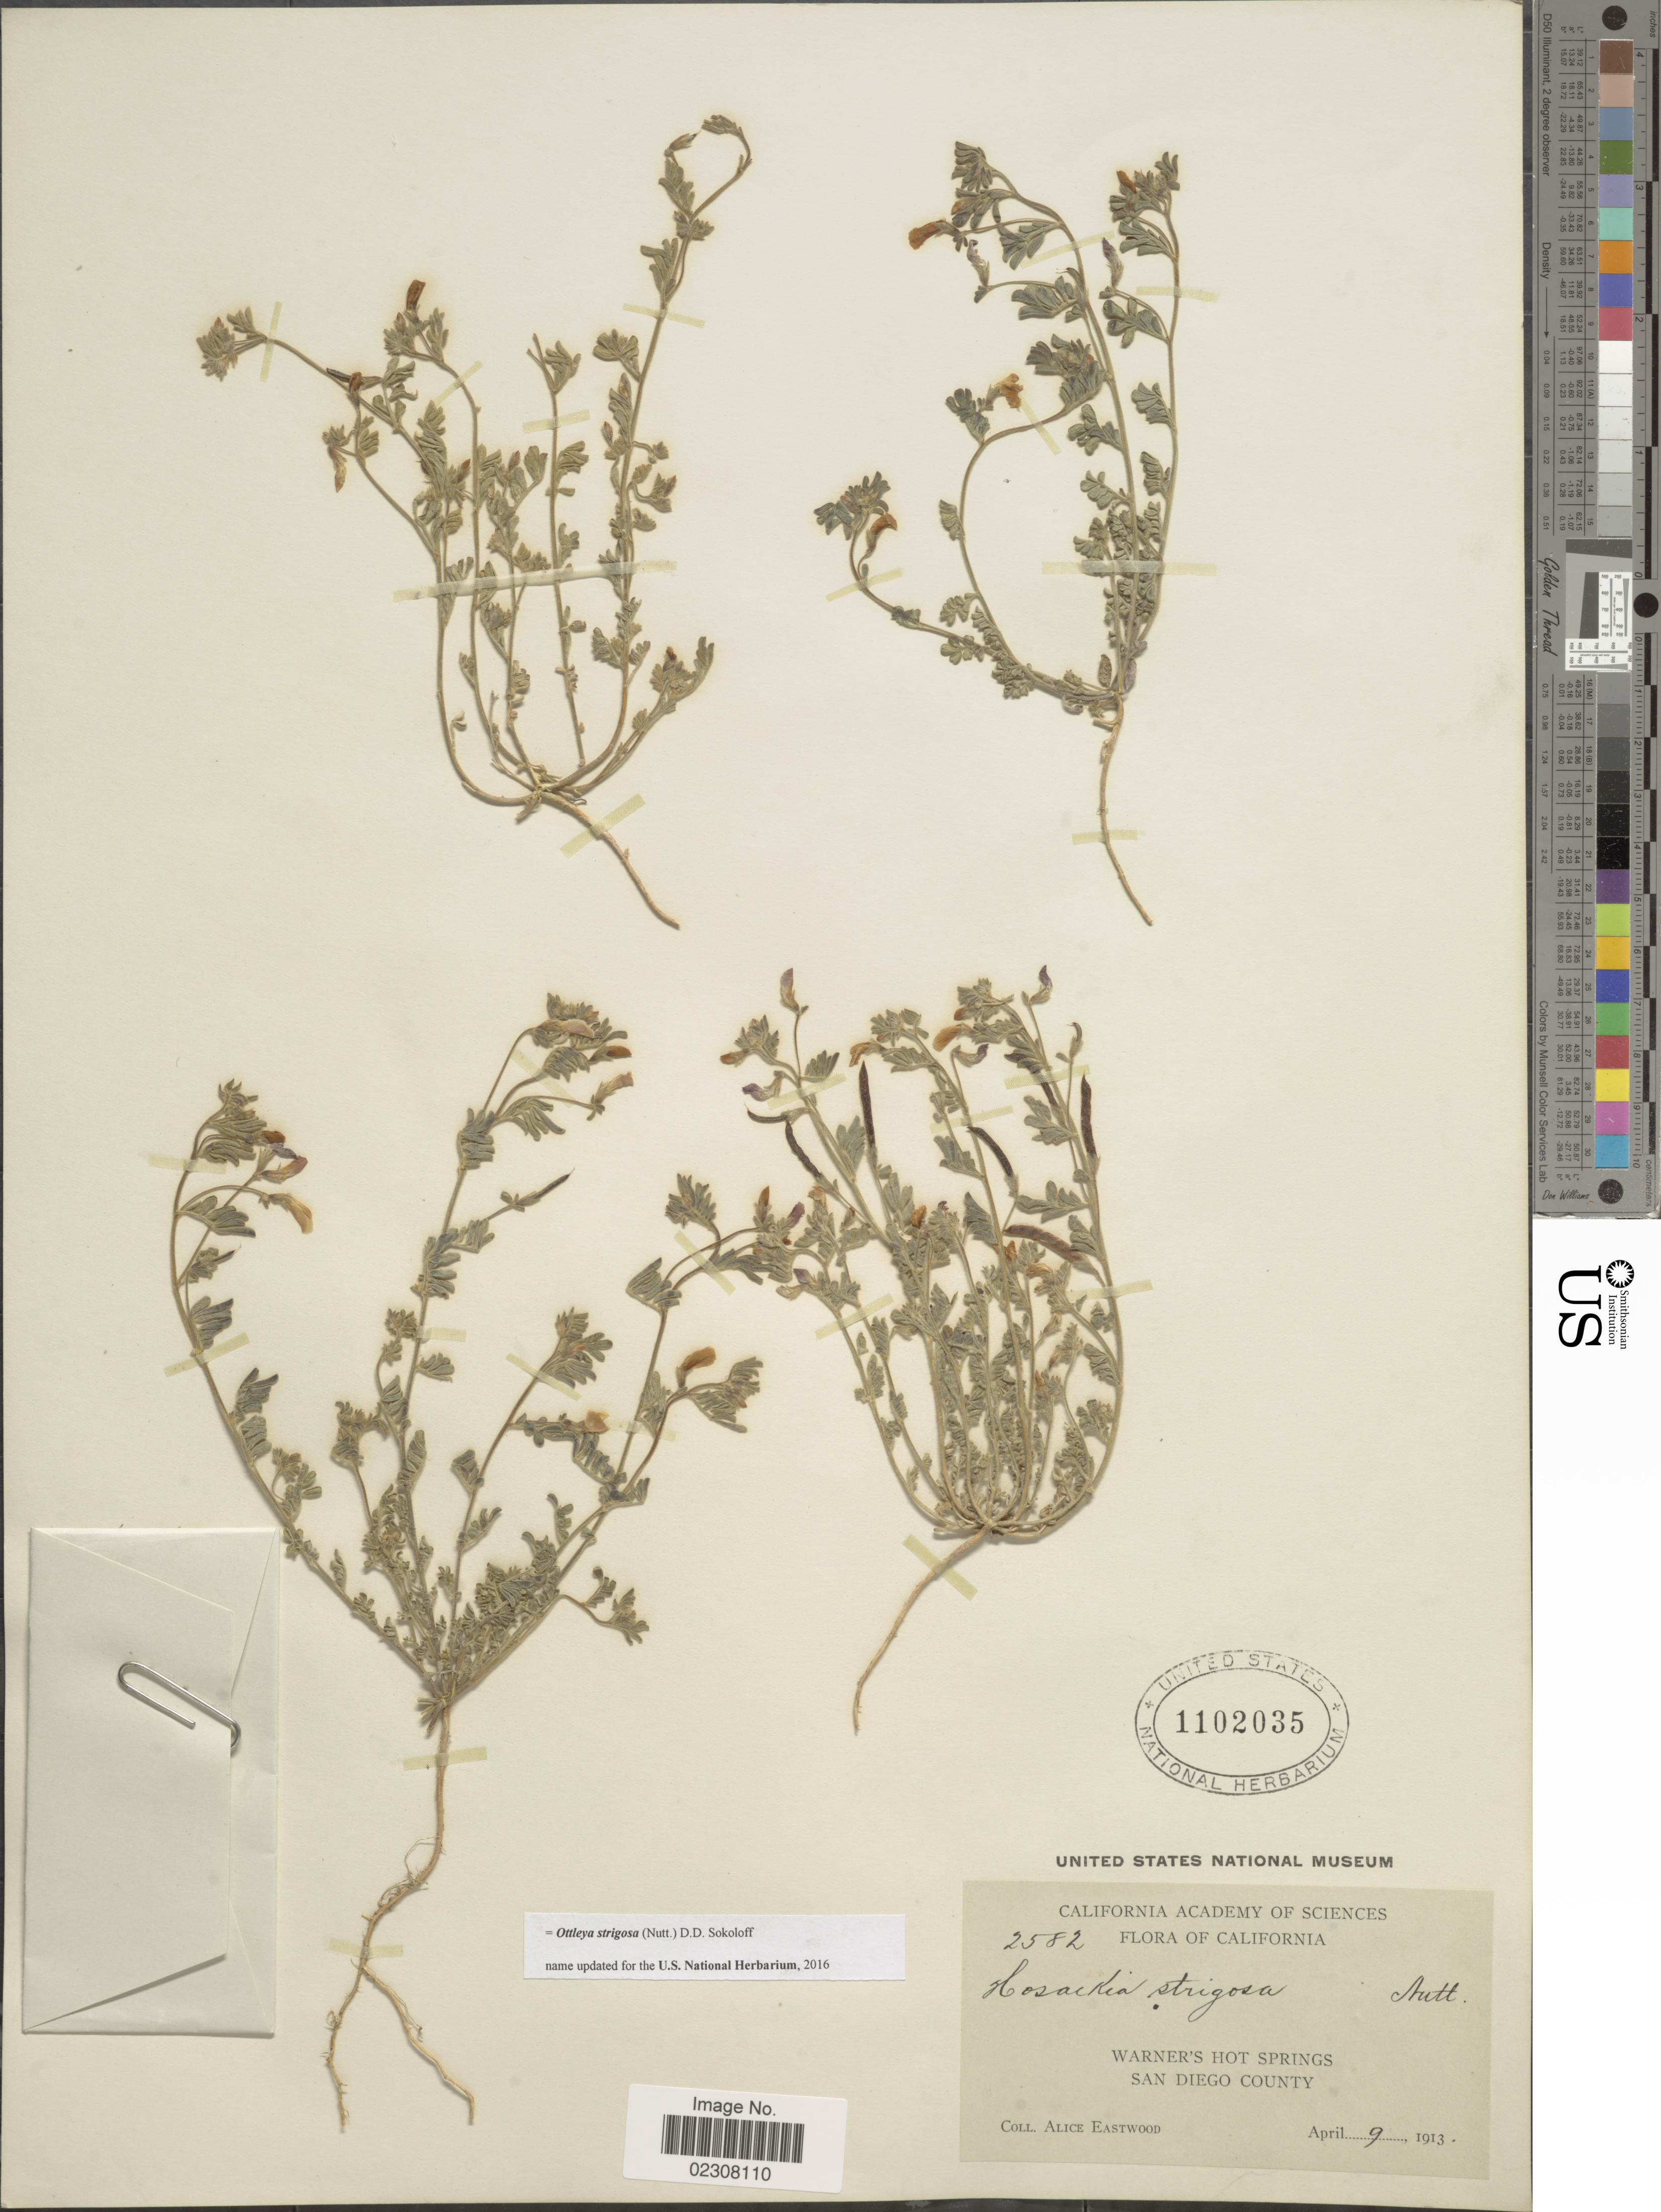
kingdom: Plantae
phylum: Tracheophyta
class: Magnoliopsida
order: Fabales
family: Fabaceae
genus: Ottleya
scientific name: Ottleya strigosa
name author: (Nutt.) D.D. Sokoloff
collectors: A. Eastwood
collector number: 2582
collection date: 1913-04-09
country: United States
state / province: California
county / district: San Diego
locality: Warner's Hot Springs, San Diego County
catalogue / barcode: US 1102035